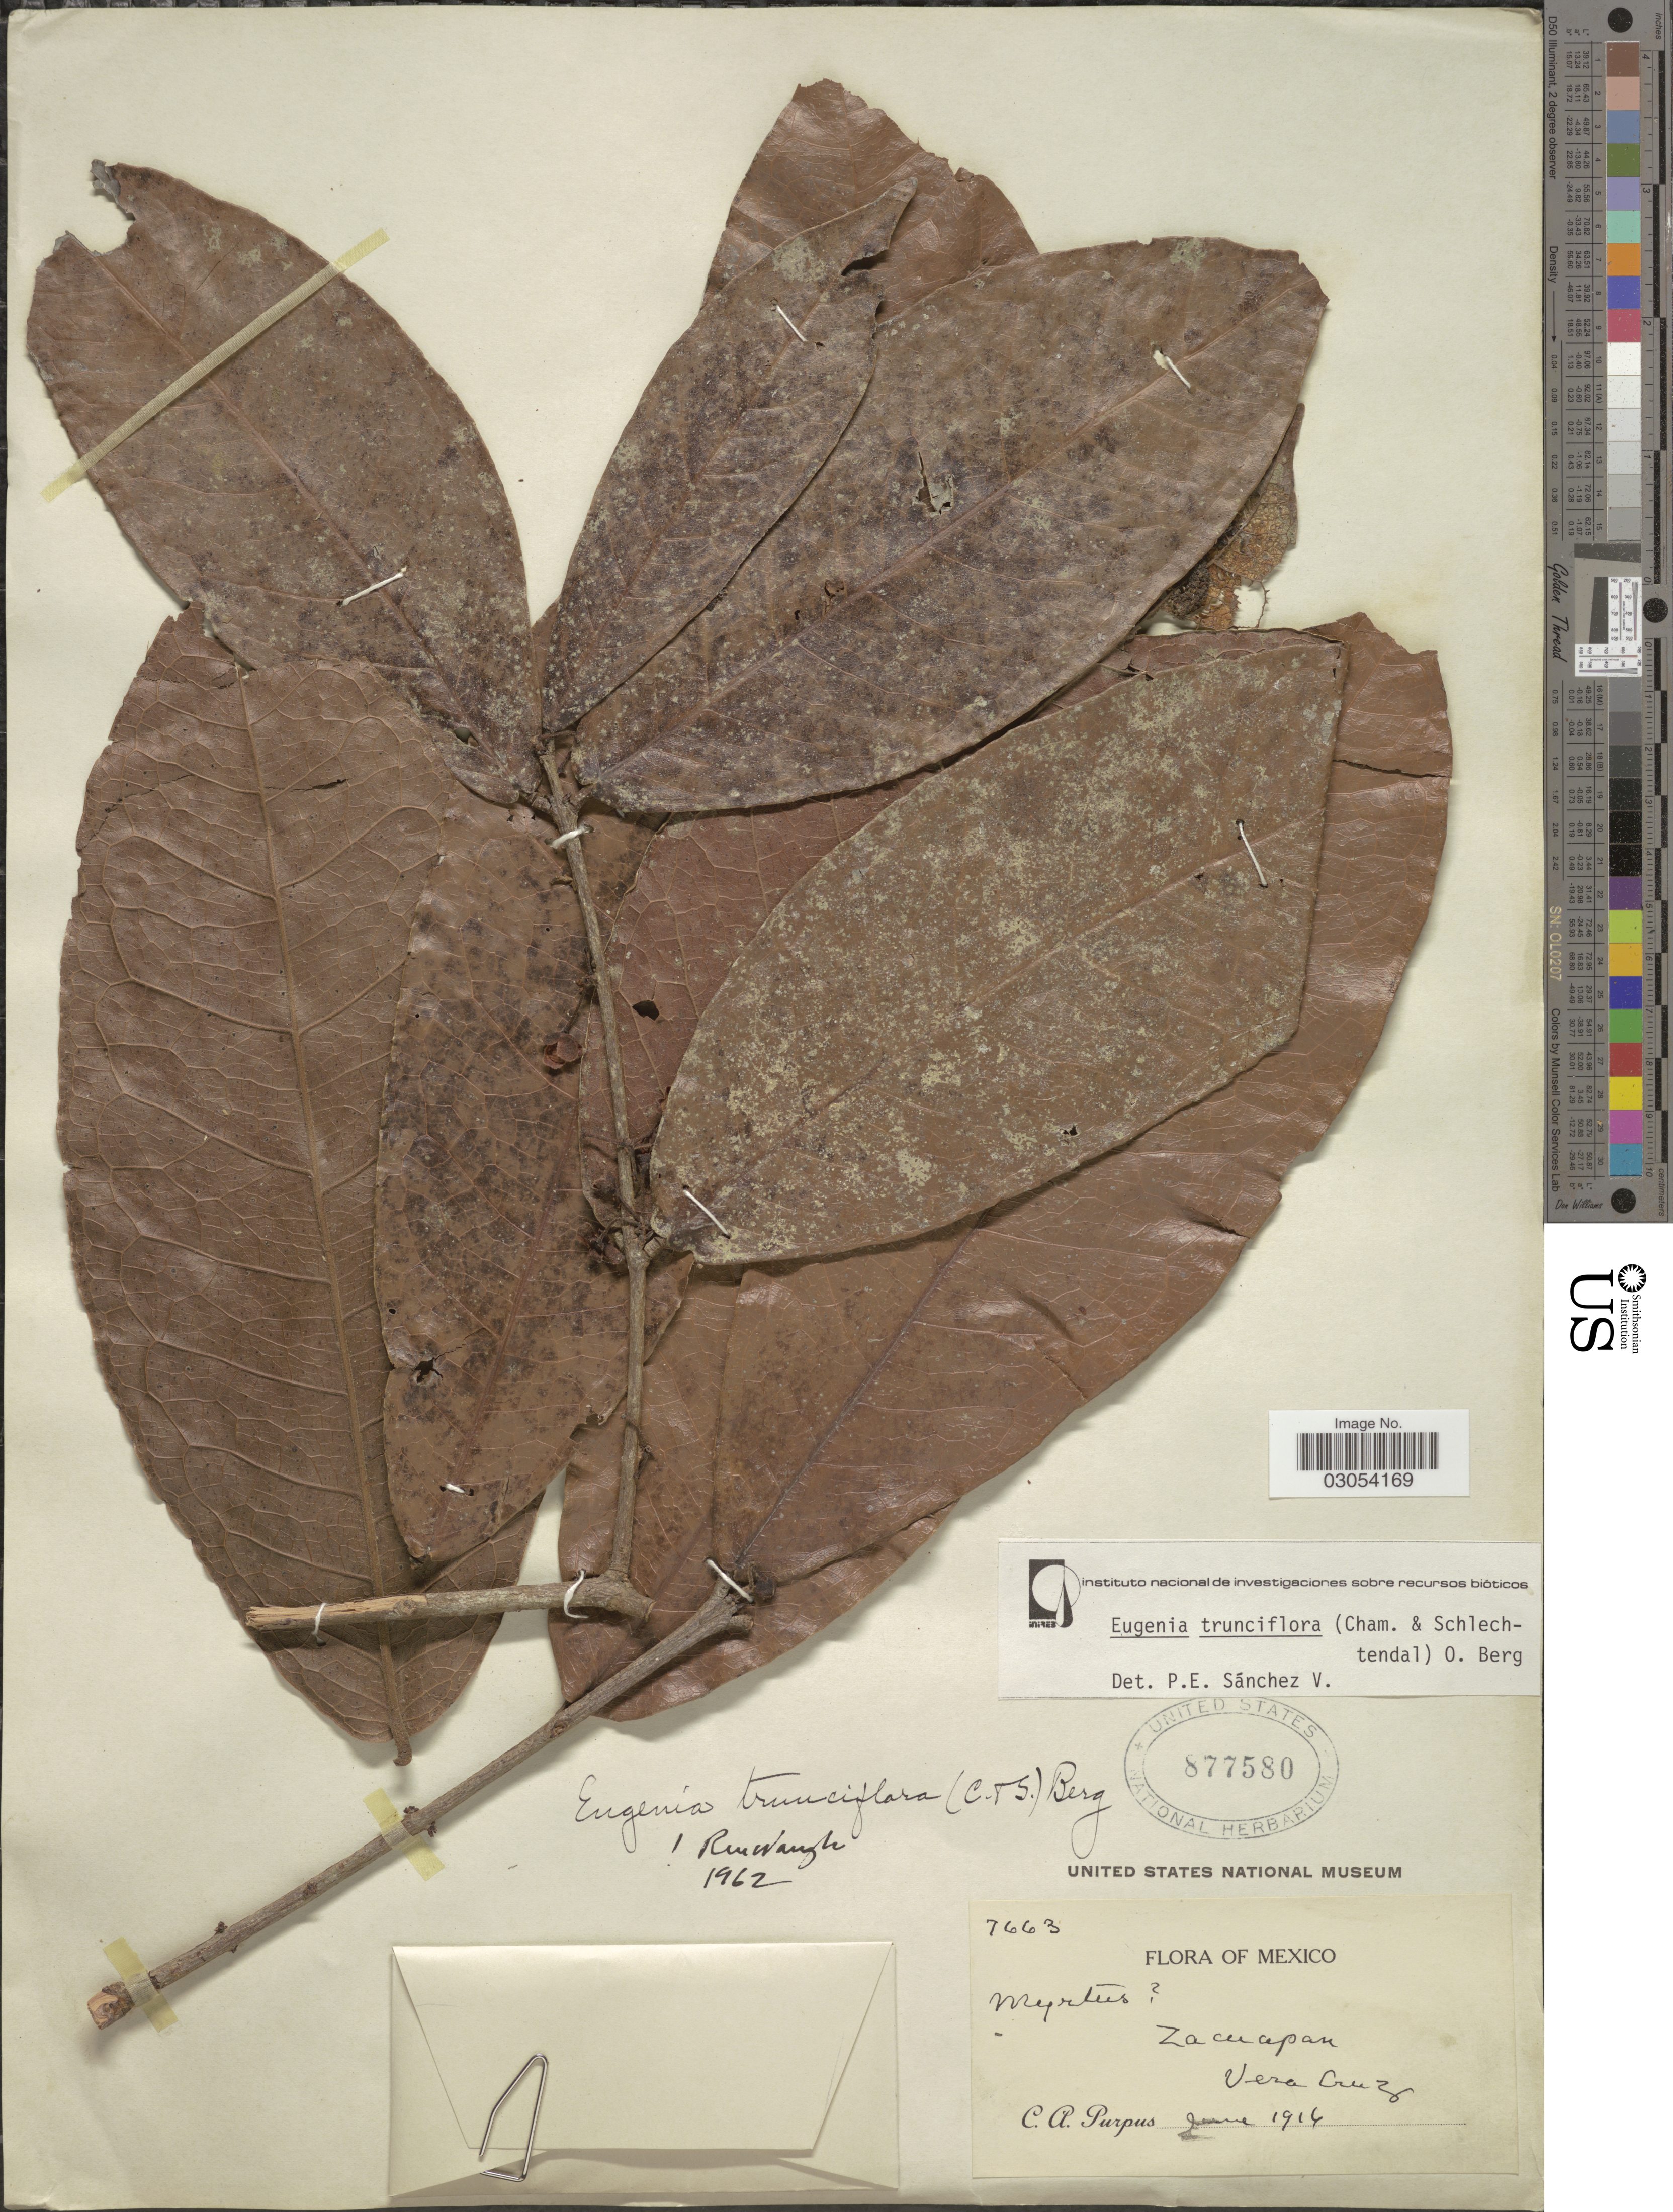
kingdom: Plantae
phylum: Tracheophyta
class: Magnoliopsida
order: Myrtales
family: Myrtaceae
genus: Eugenia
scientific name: Eugenia trunciflora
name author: (Schltdl. & Cham.) O. Berg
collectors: C. A. Purpus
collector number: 7663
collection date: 1914-06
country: Mexico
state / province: Veracruz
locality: Zacuapan. Vera Cruz.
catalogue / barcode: US 877580